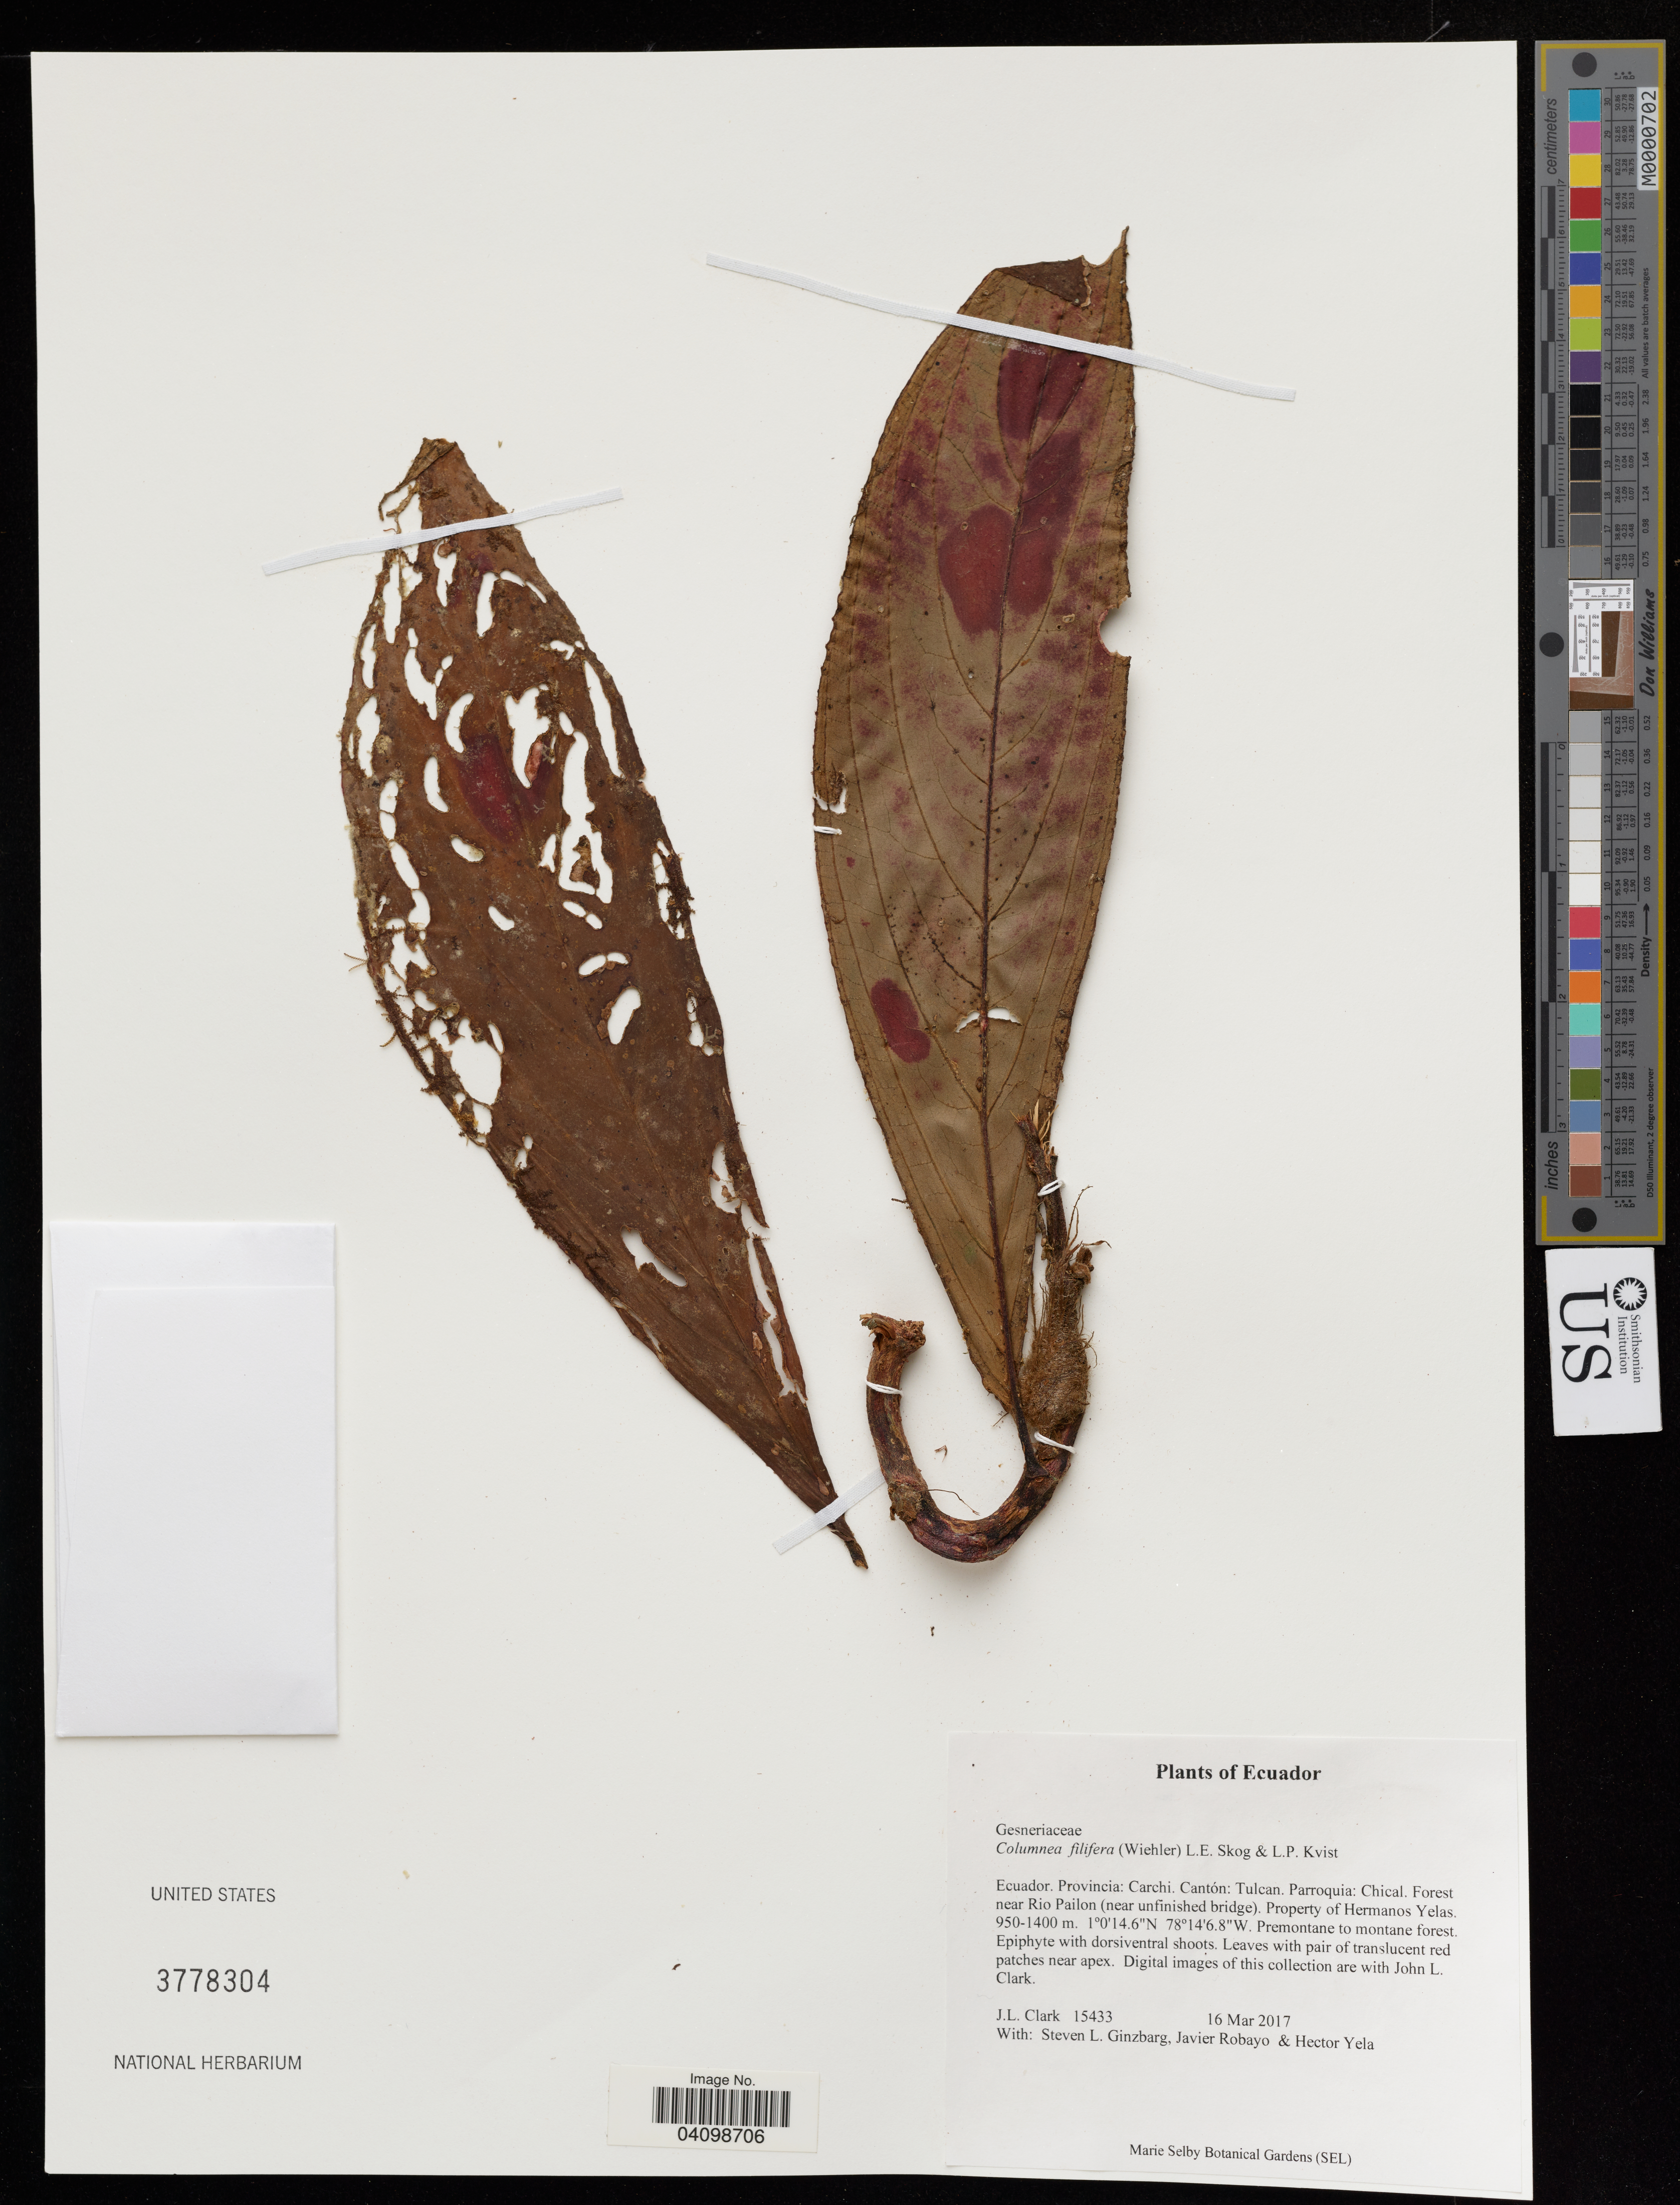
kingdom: Plantae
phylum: Tracheophyta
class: Magnoliopsida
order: Lamiales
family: Gesneriaceae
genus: Columnea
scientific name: Columnea filifera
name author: (Wiehler) L.E. Skog & L.P. Kvist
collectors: J. Clark, S. Ginzbarg & J. Robayo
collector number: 15433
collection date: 2017-03-16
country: Ecuador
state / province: Carchi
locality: Cantón: Tulcan. Parroquia: Chical. Forest near Rio Pailon (near unfinished bridge). Property of Hermanos Yelas.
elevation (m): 950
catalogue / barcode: US 3778304